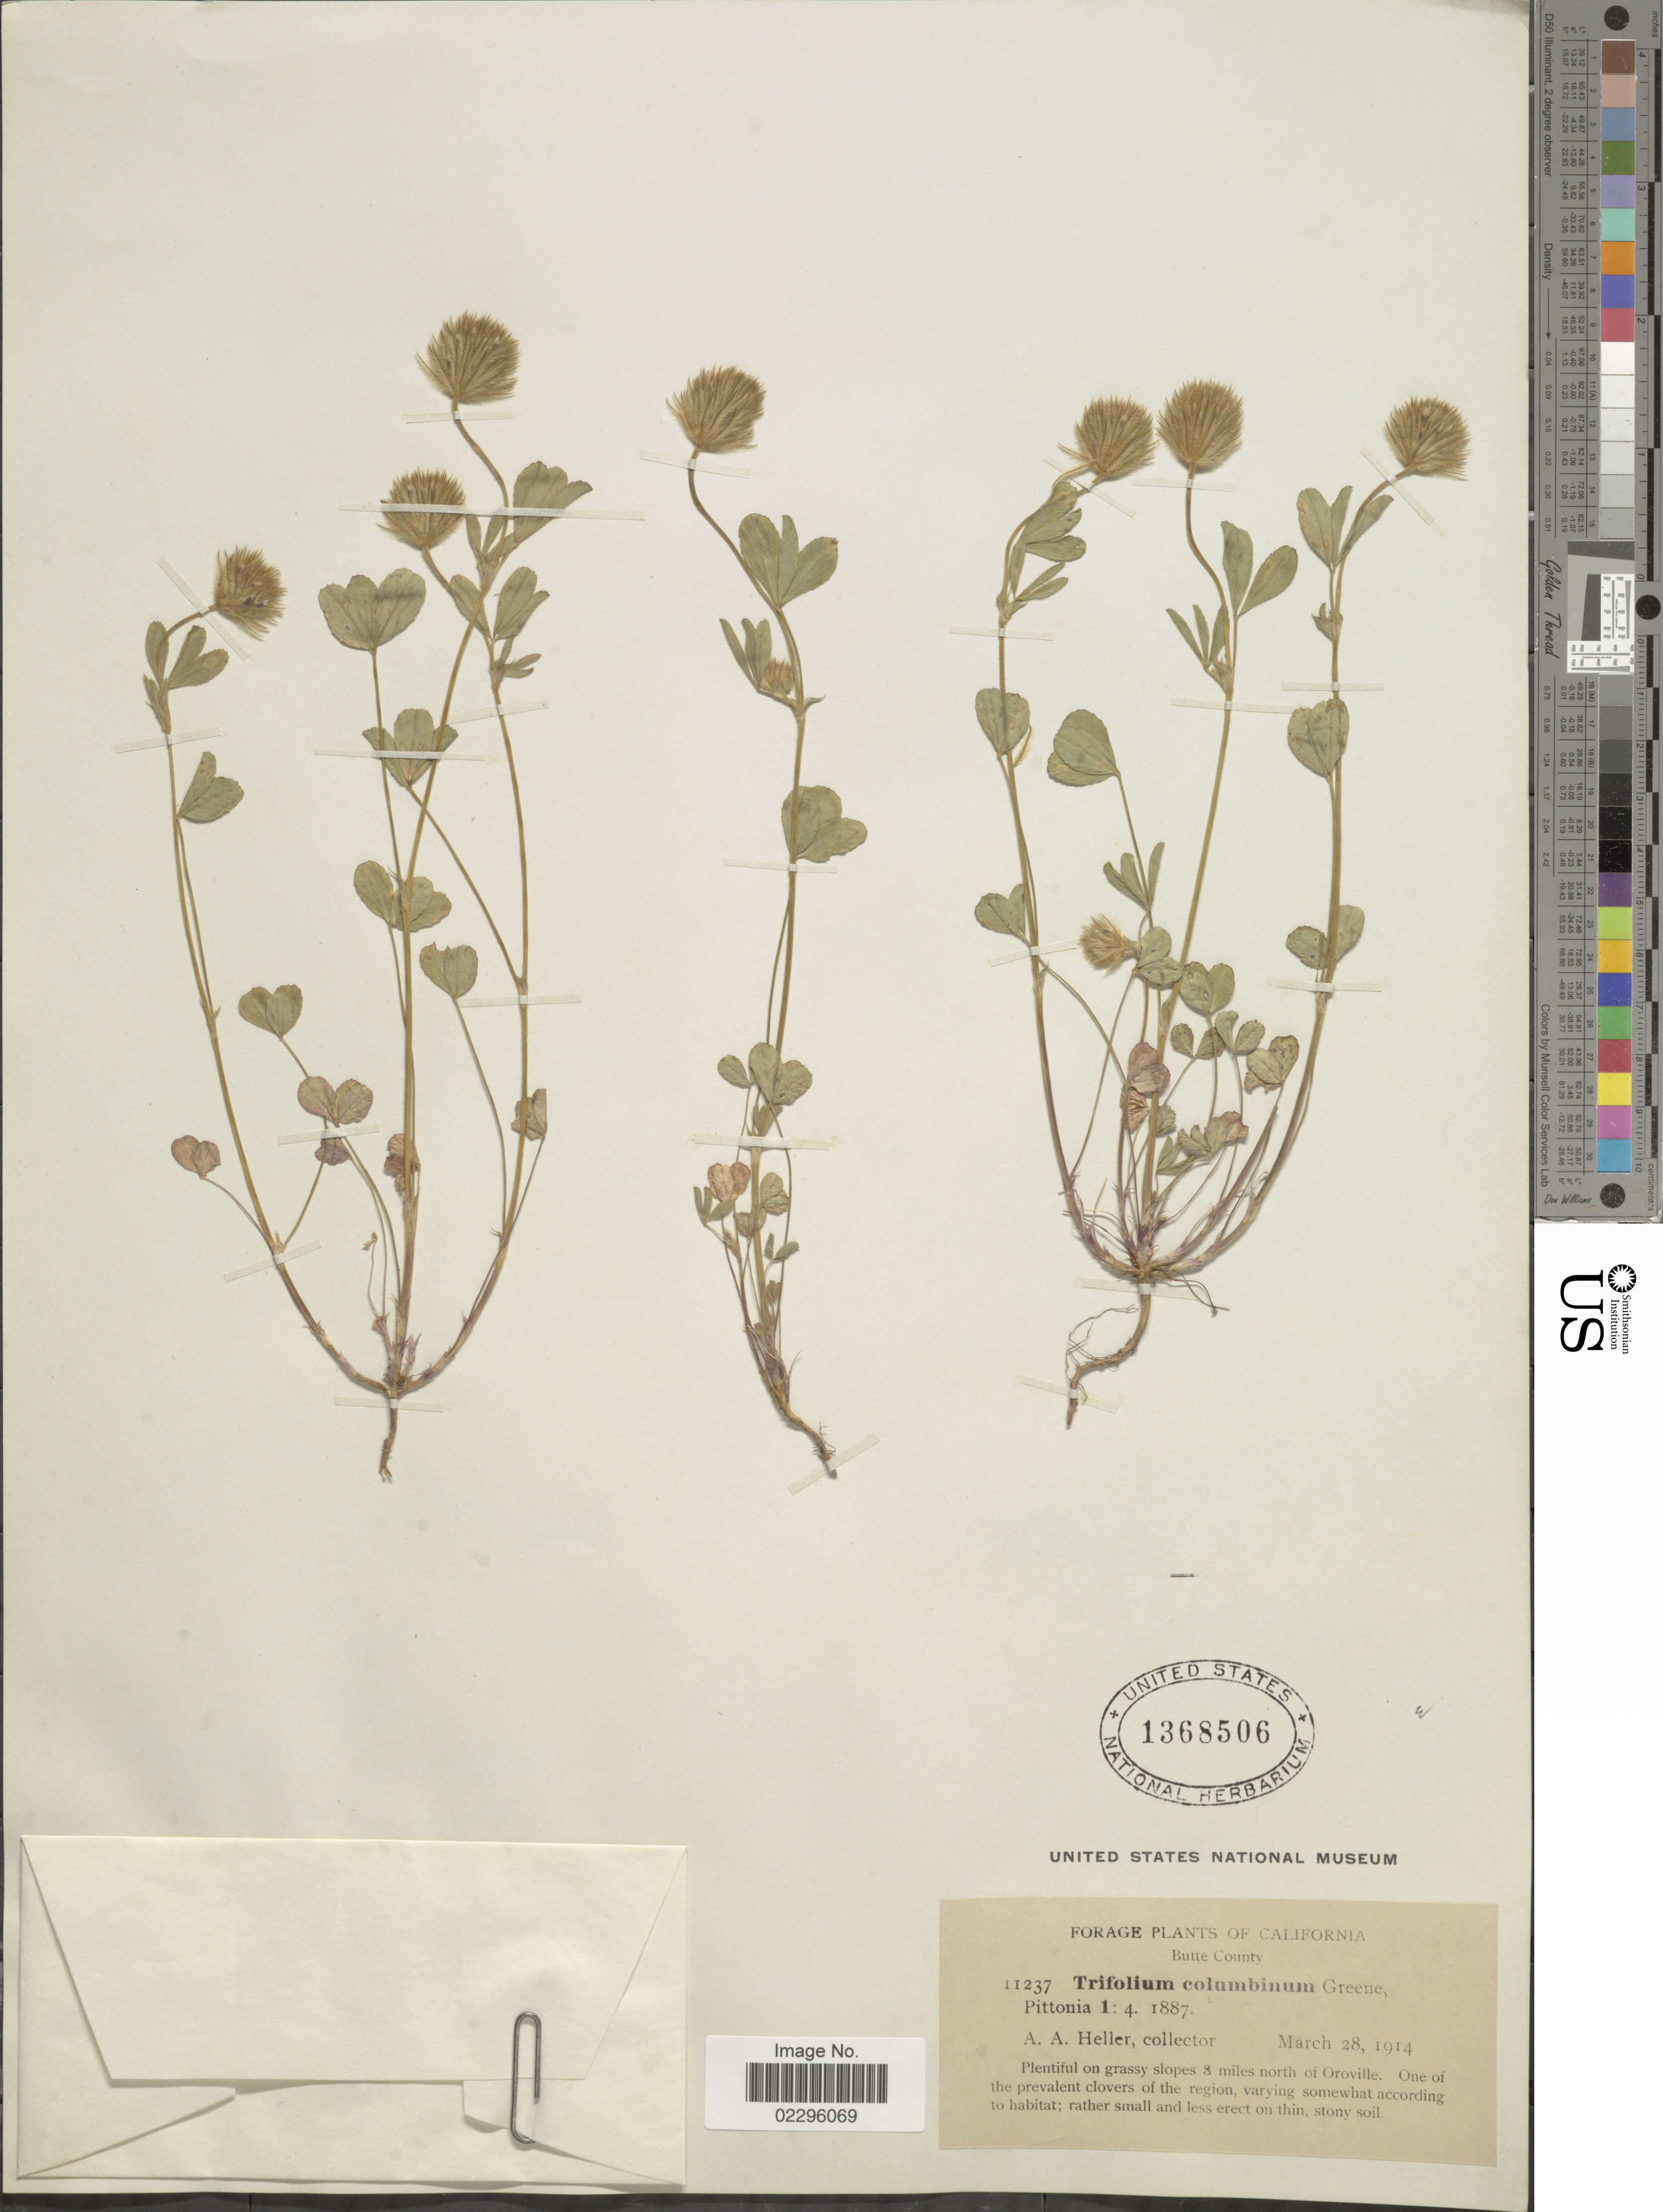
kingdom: Plantae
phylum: Tracheophyta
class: Magnoliopsida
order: Fabales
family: Fabaceae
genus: Trifolium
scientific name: Trifolium columbinum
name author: Greene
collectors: A. A. Heller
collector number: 11237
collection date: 1914-03-28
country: United States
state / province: California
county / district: Butte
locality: Butte County, Plentiful on grassy slopes 8 miles north of Oroville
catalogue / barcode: US 1368506